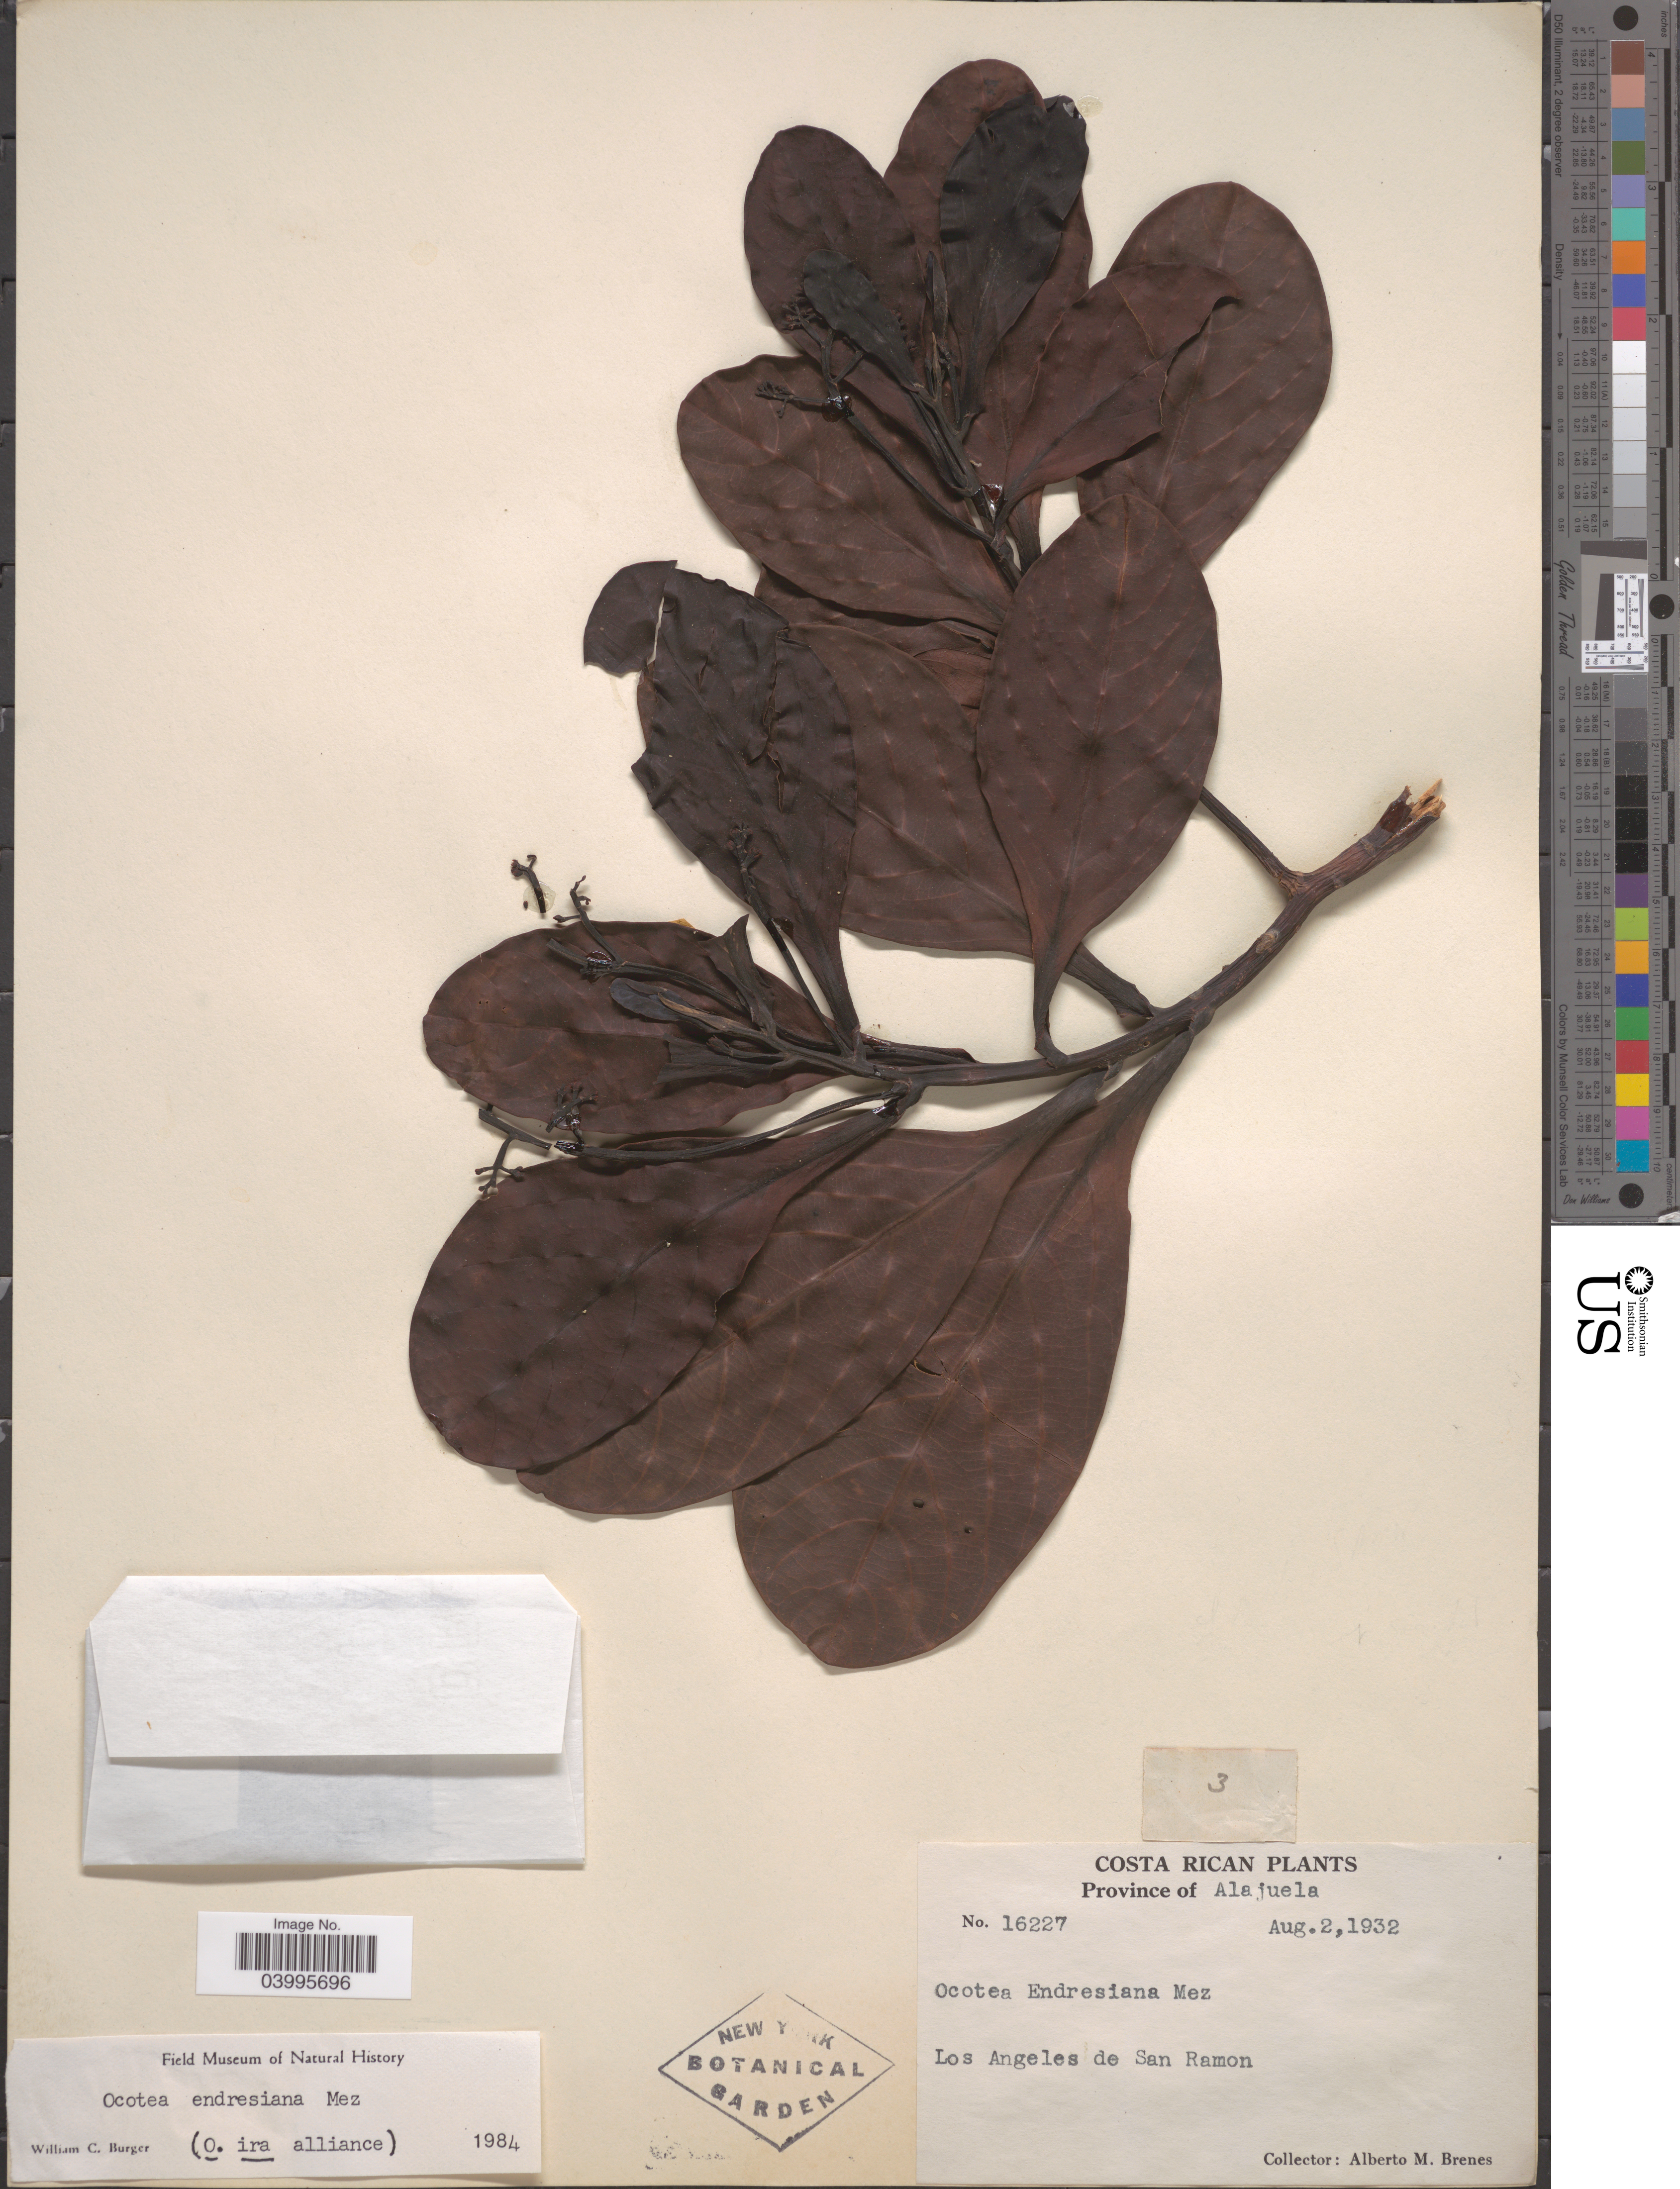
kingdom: Plantae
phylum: Tracheophyta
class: Magnoliopsida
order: Laurales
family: Lauraceae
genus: Ocotea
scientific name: Ocotea endresiana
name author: Mez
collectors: A. Brenes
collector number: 16227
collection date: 1932-08-02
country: Costa Rica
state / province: Alajuela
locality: Los Angeles de San Ramo.